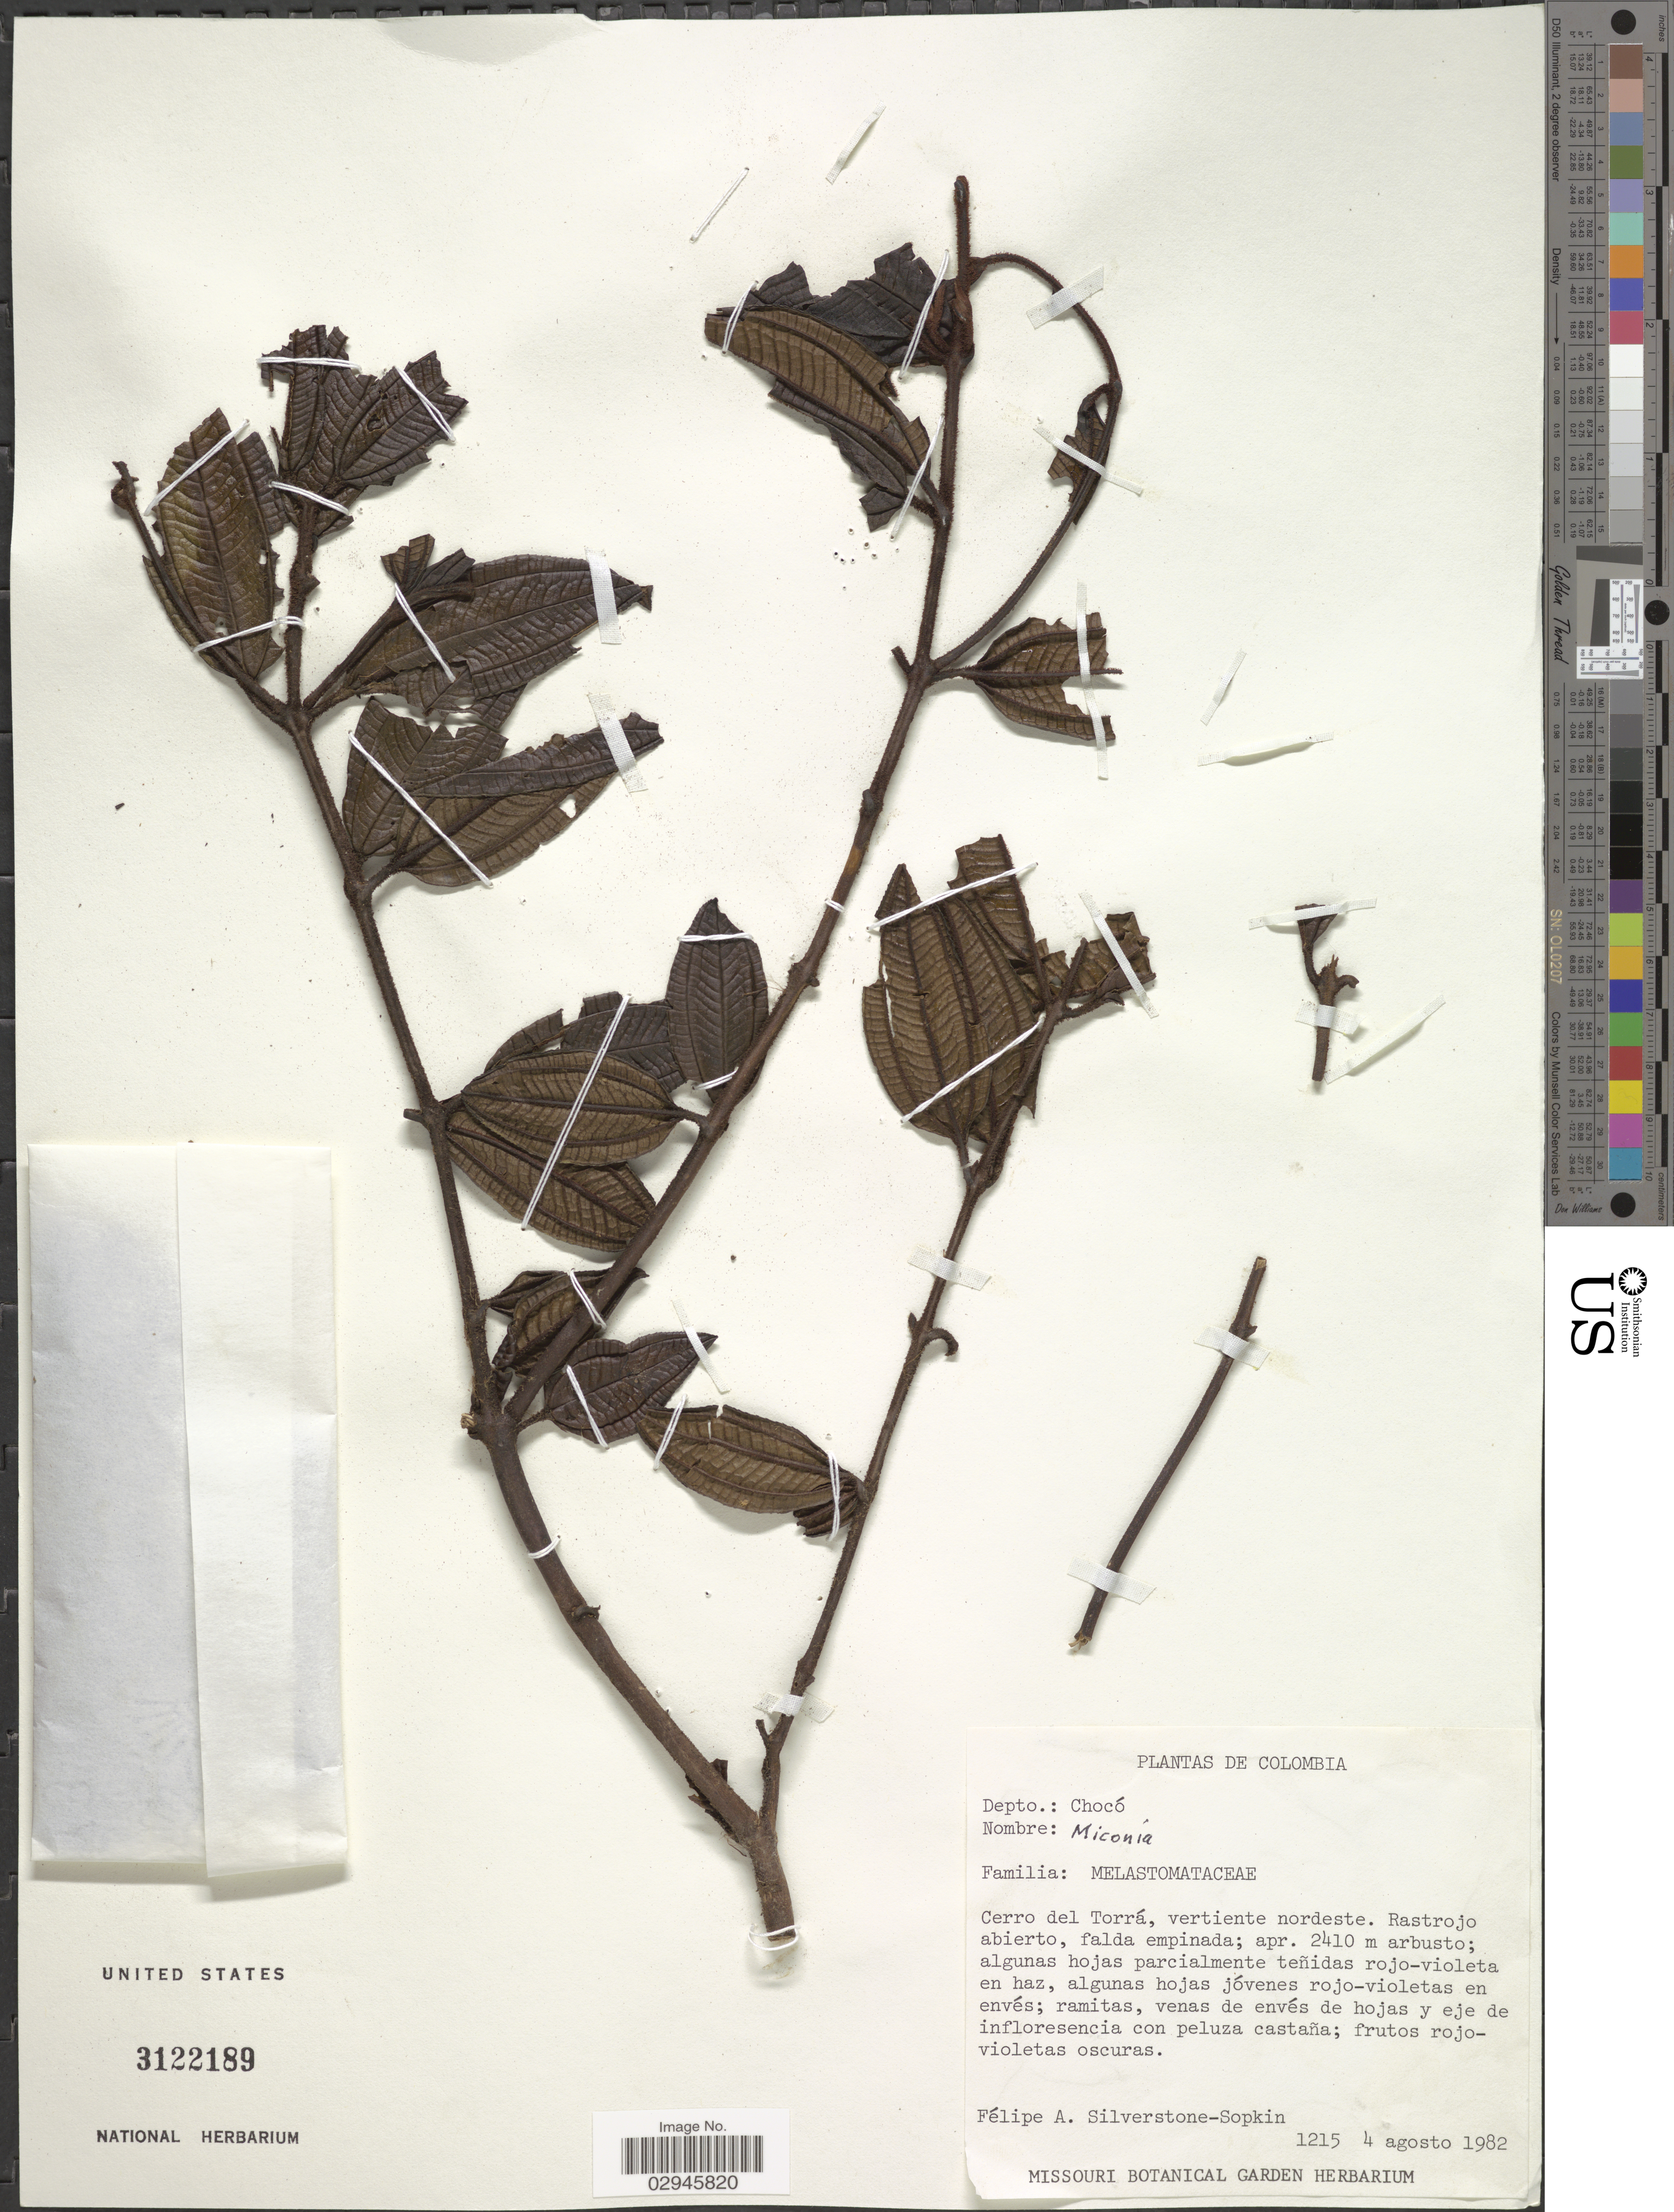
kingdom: Plantae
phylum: Tracheophyta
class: Magnoliopsida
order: Myrtales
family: Melastomataceae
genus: Miconia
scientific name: Miconia sp.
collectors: P. A. Silverstone-Sopkin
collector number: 1215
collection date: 1982-08-04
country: Colombia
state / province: Chocó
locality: Depto.: Chocó. Cerro del Torrá, vertiente nordeste.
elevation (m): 2410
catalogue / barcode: US 3122189